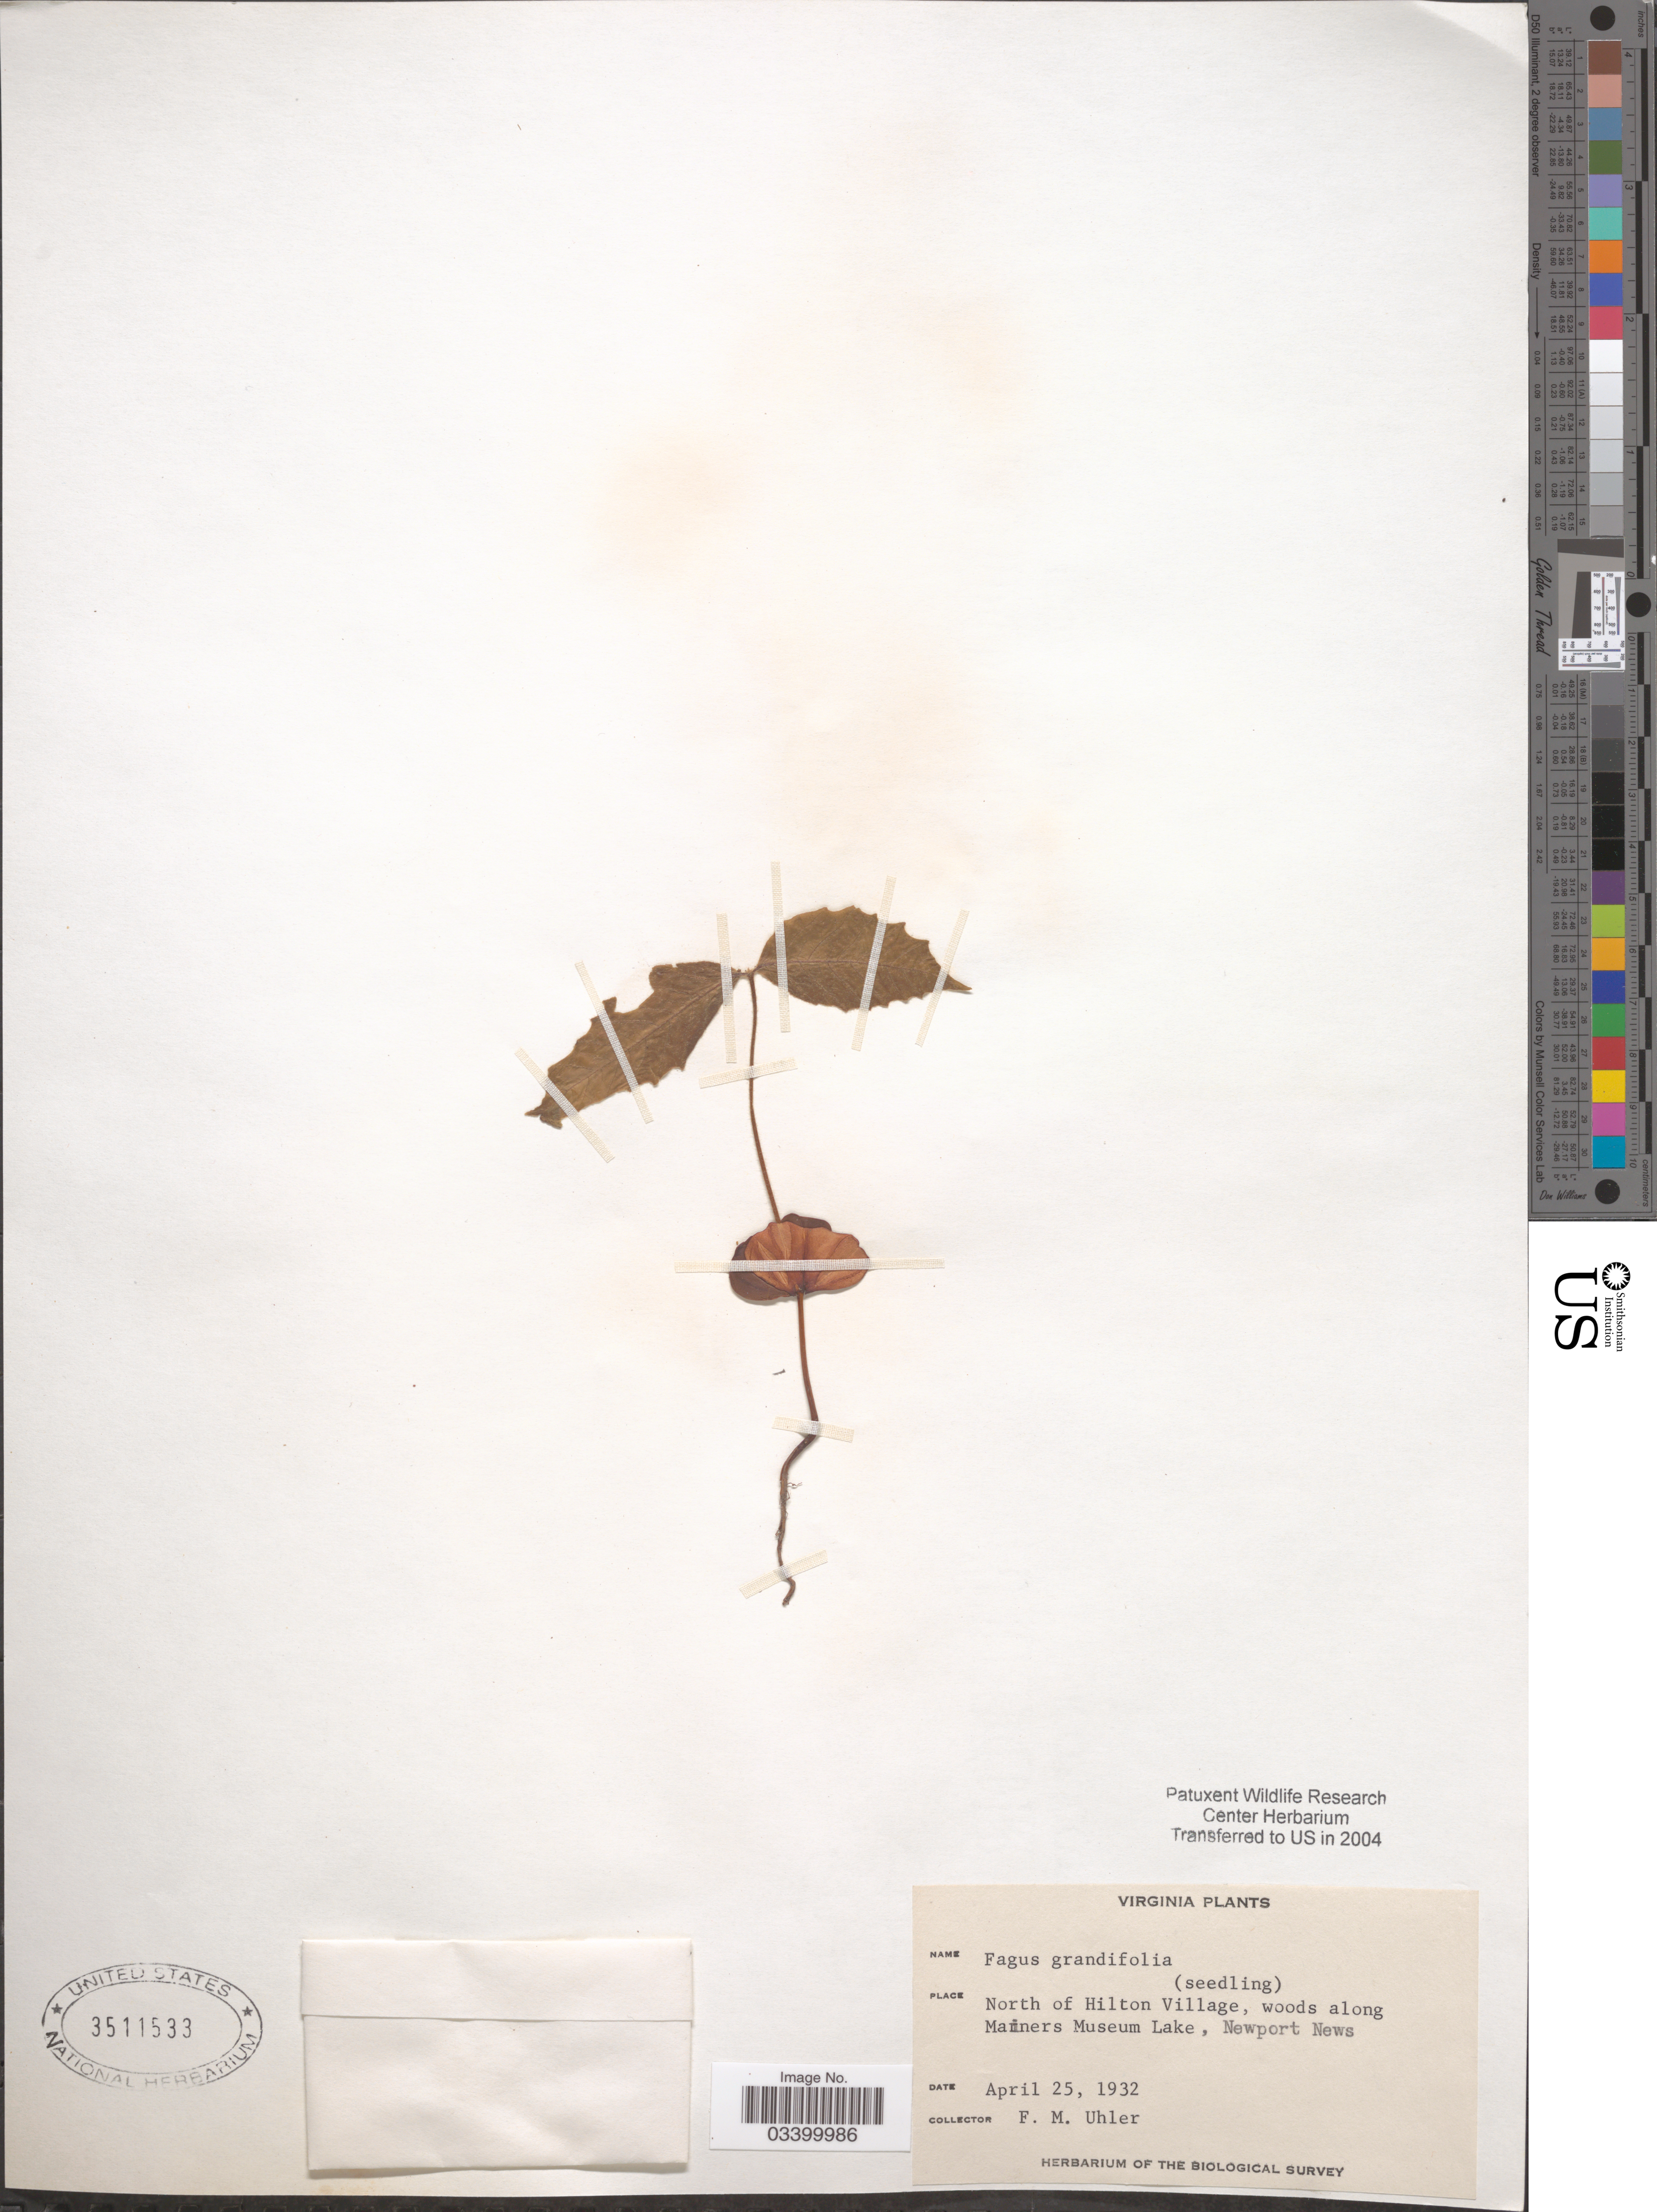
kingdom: Plantae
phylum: Tracheophyta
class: Magnoliopsida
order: Fagales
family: Fagaceae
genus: Fagus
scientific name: Fagus grandifolia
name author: Ehrh.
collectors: F. M. Uhler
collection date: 1932-04-25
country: United States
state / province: Virginia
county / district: City of Newport News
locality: North of Hilton Village, woods along Mariners Museum Lake, Newport News.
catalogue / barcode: US 3511533